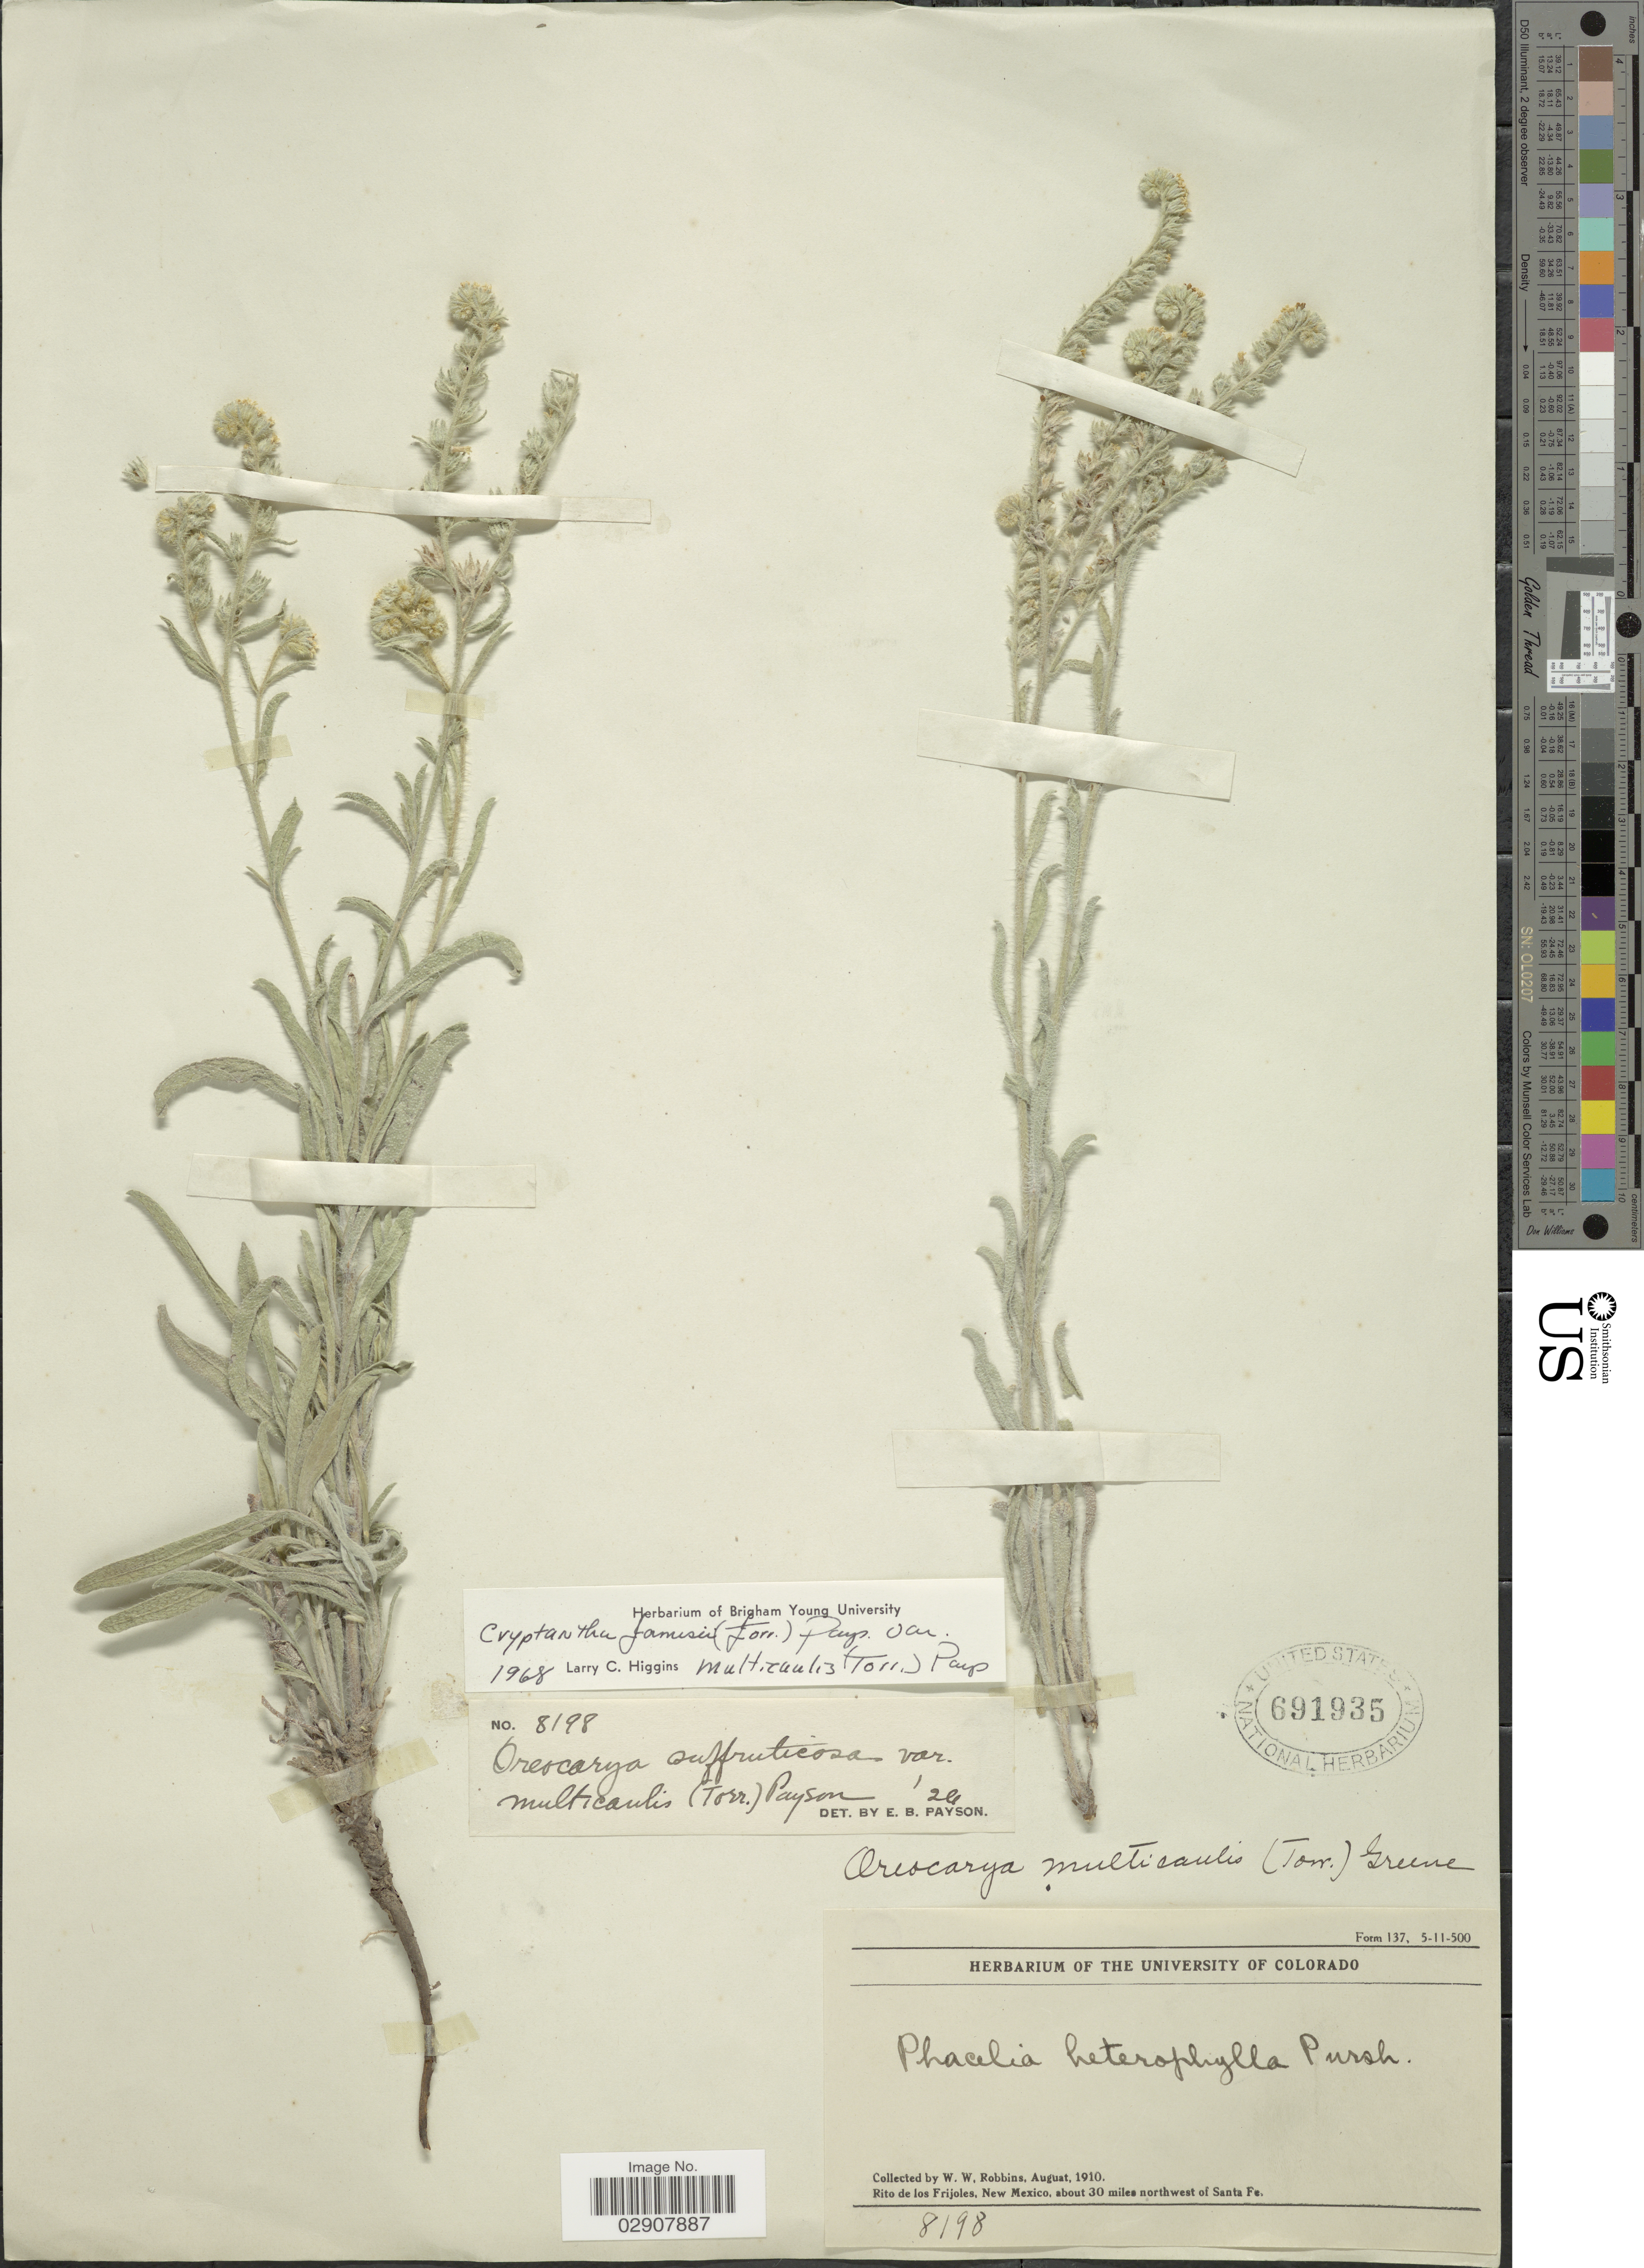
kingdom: Plantae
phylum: Tracheophyta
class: Magnoliopsida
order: Boraginales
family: Boraginaceae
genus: Cryptantha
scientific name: Cryptantha jamesii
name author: (Torr.) Payson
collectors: W. Robbins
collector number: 8198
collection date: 1910-08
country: United States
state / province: New Mexico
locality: Rito de los Frijoles, New Mexico, about 30 miles northwest of Santa Fe.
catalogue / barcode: US 691935